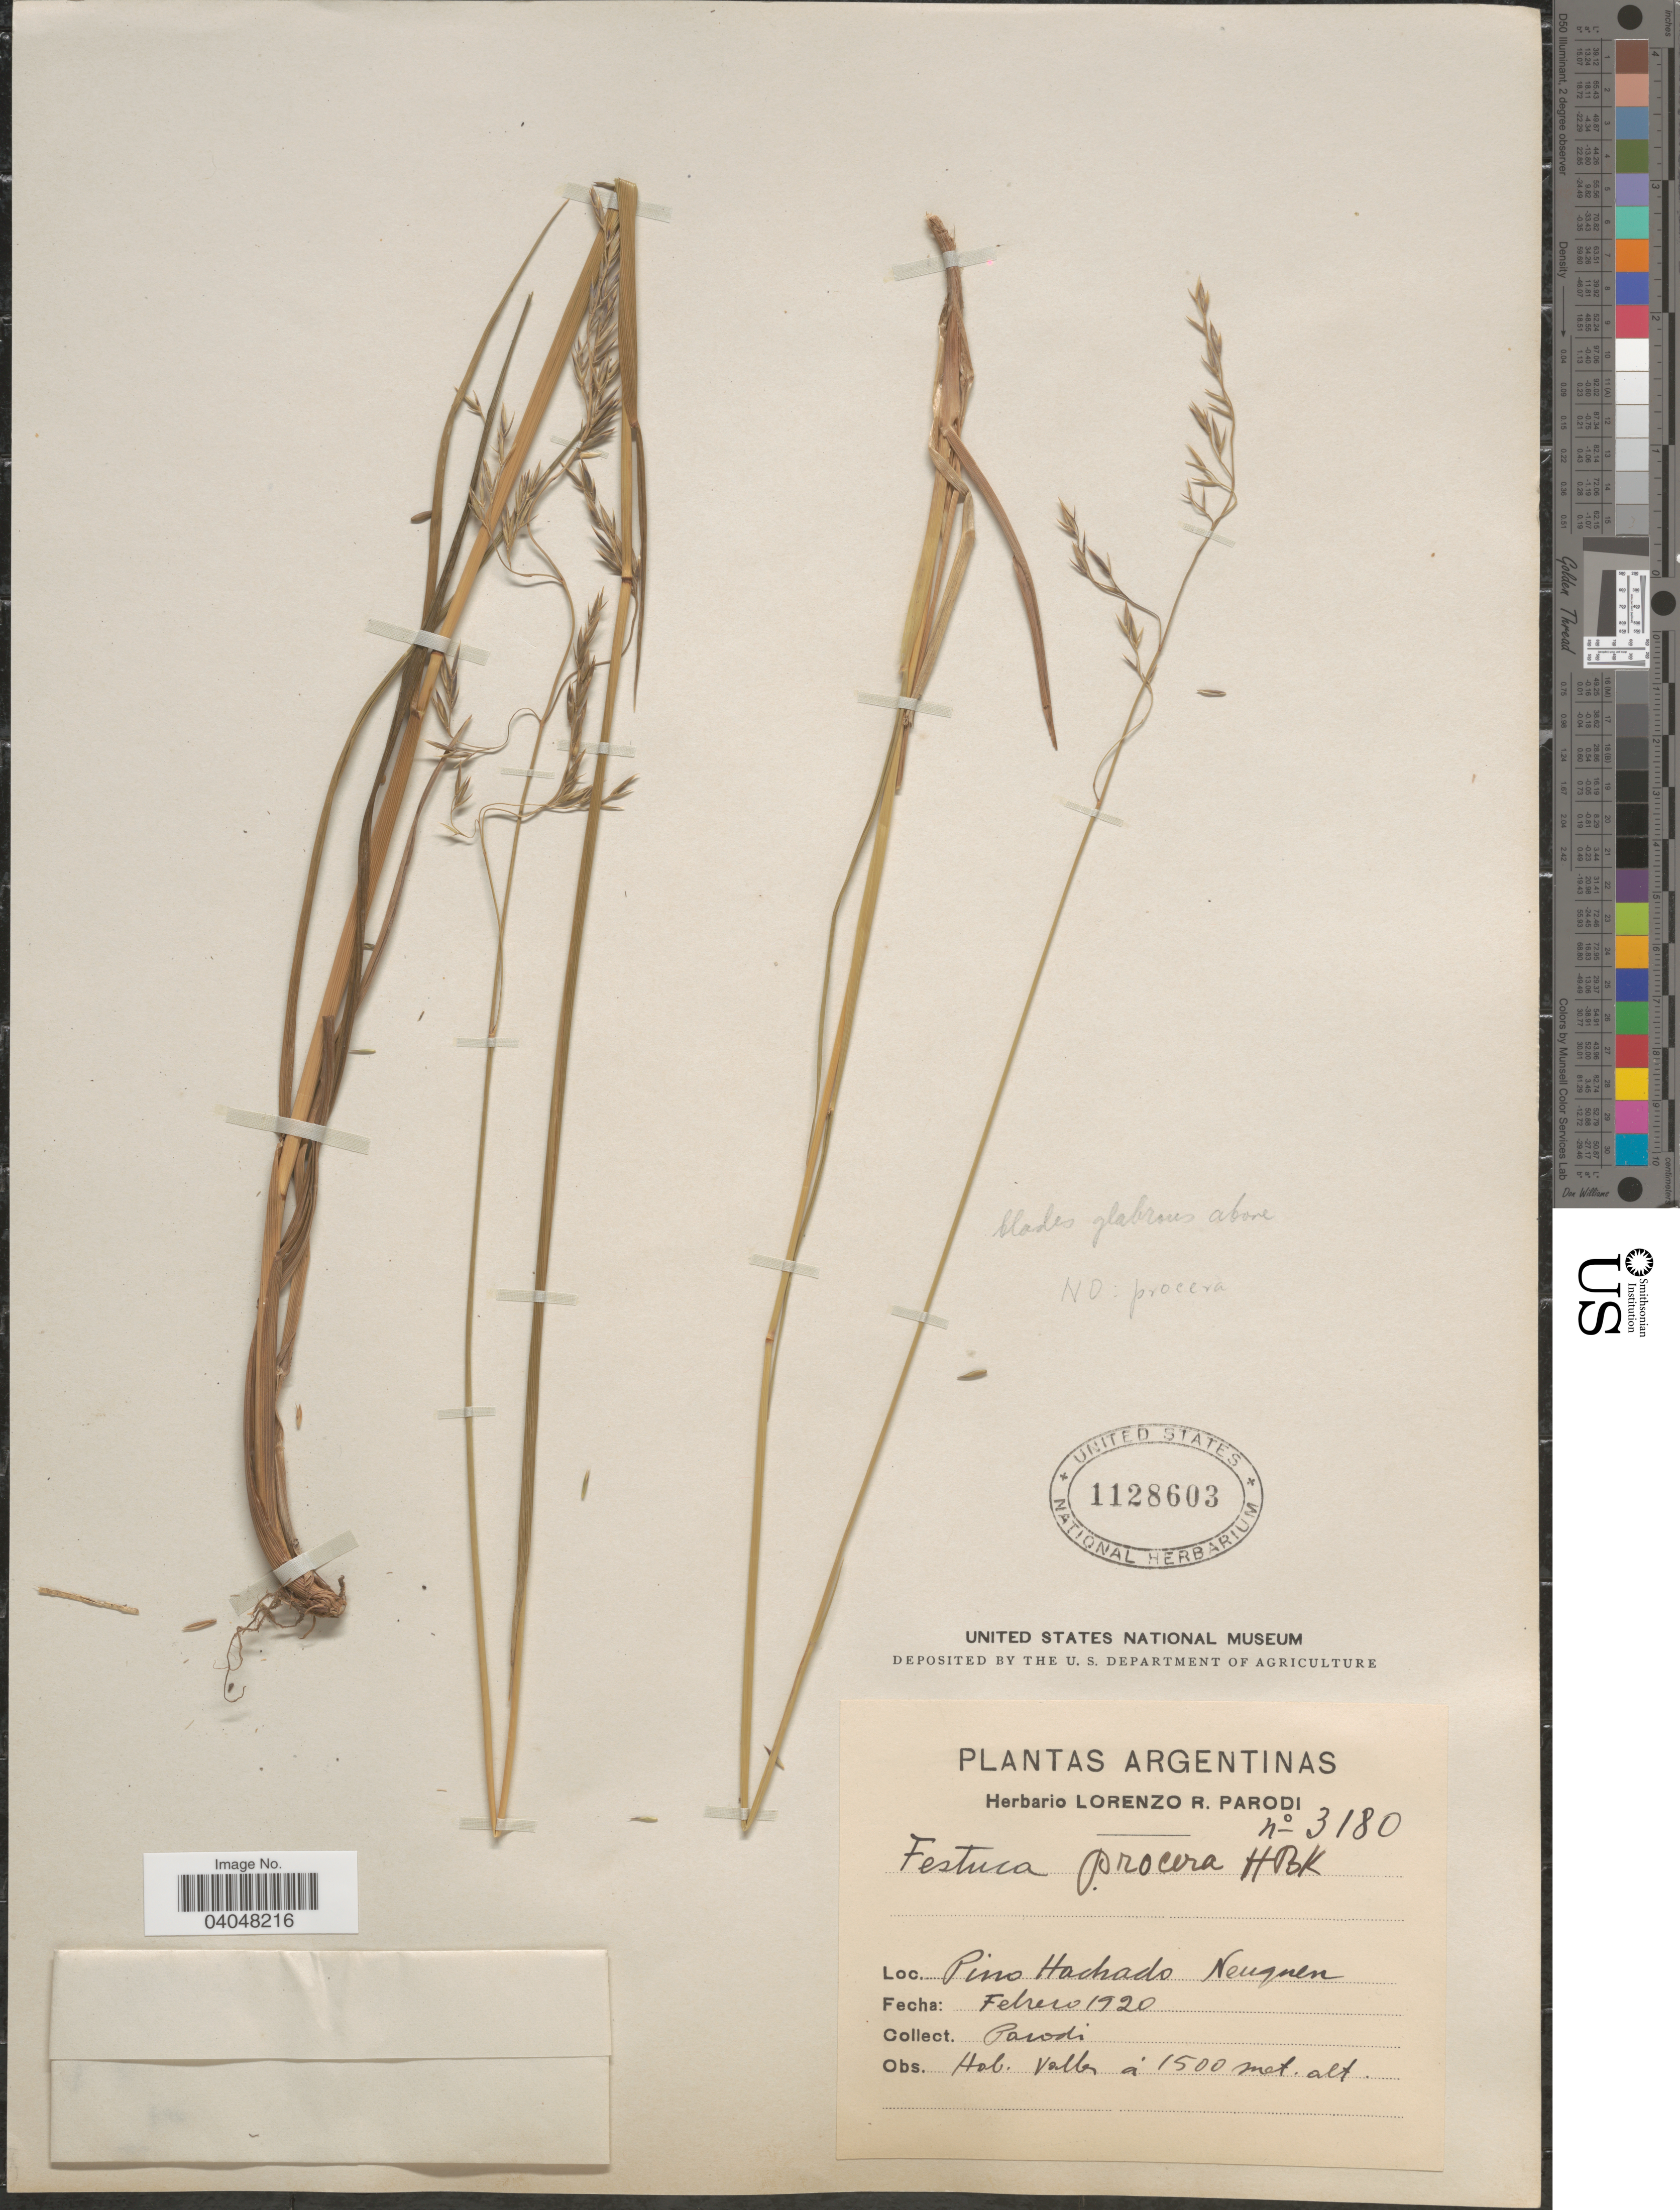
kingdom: Plantae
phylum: Tracheophyta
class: Liliopsida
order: Poales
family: Poaceae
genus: Festuca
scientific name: Festuca procera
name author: Kunth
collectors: L. R. Parodi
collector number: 3180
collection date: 1920-02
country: Argentina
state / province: Neuquen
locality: Pino Hachado.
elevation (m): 1500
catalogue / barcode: US 1128603